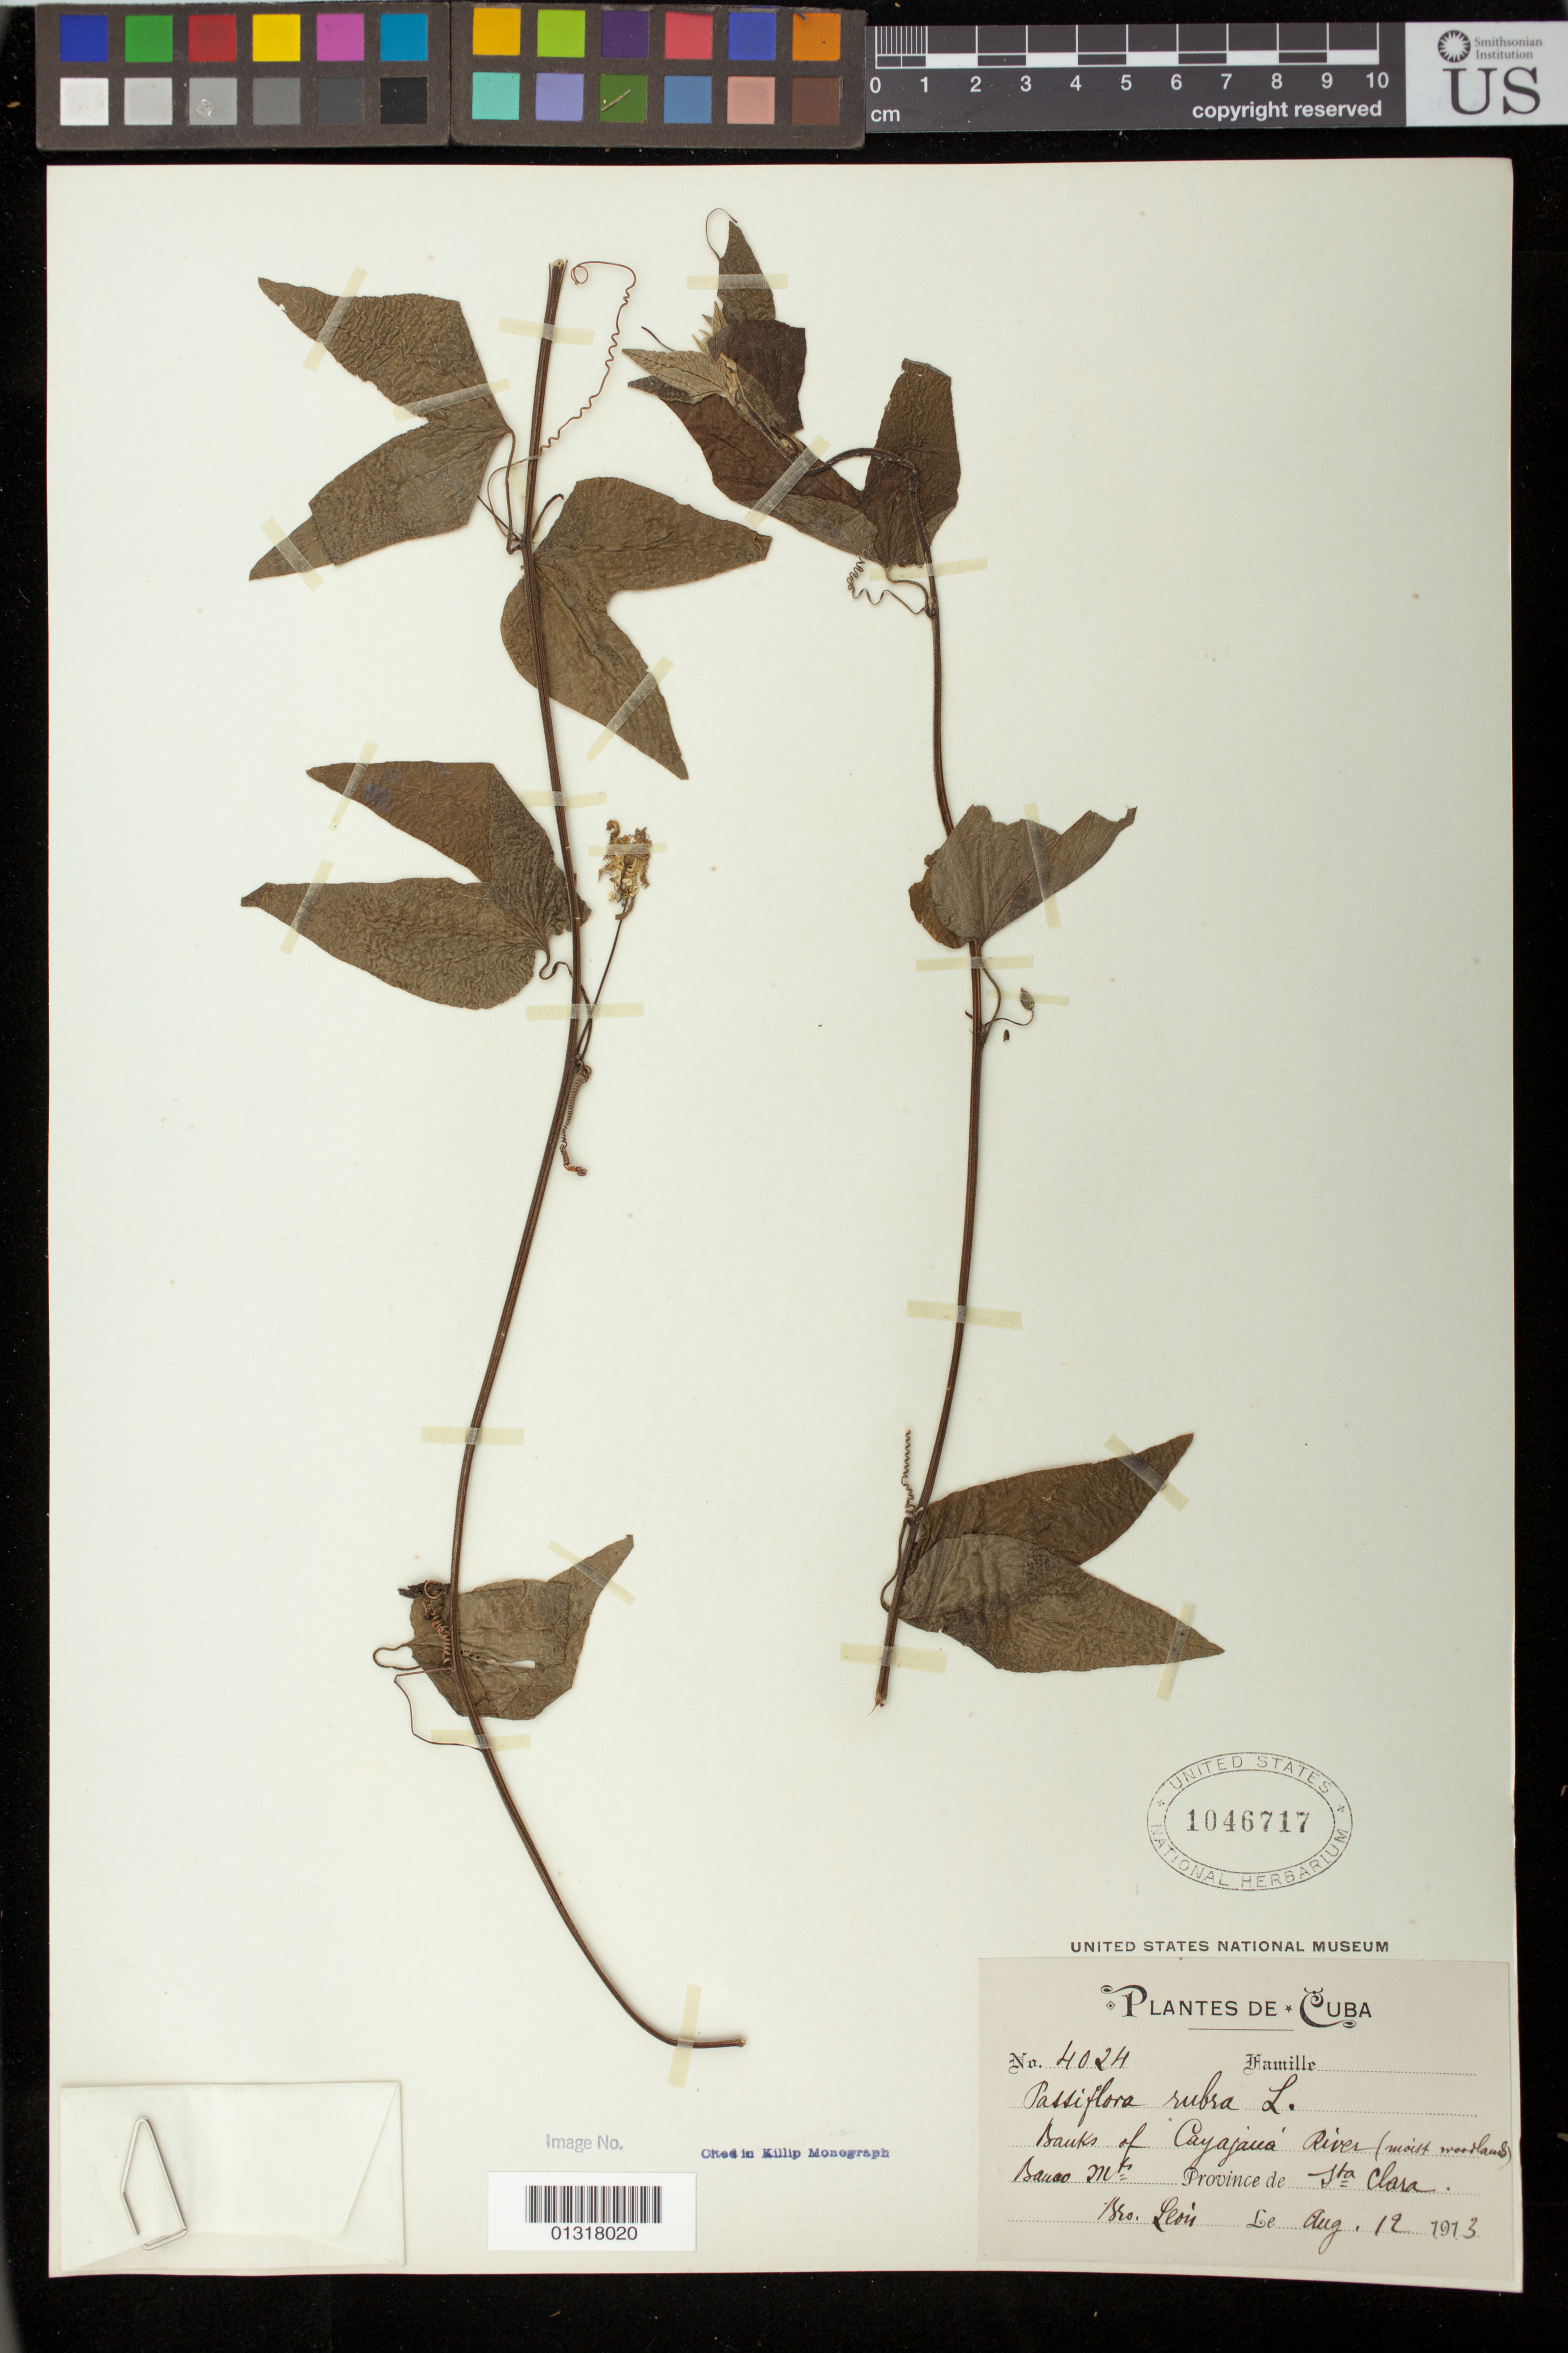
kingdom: Plantae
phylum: Tracheophyta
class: Magnoliopsida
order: Malpighiales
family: Passifloraceae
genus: Passiflora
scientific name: Passiflora rubra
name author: L.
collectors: Bro. León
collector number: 4024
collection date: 1913-08-12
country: Cuba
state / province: Villa Clara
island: Cuba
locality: Banks of Cagayan River, Bauco Mts.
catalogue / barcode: US 1046717